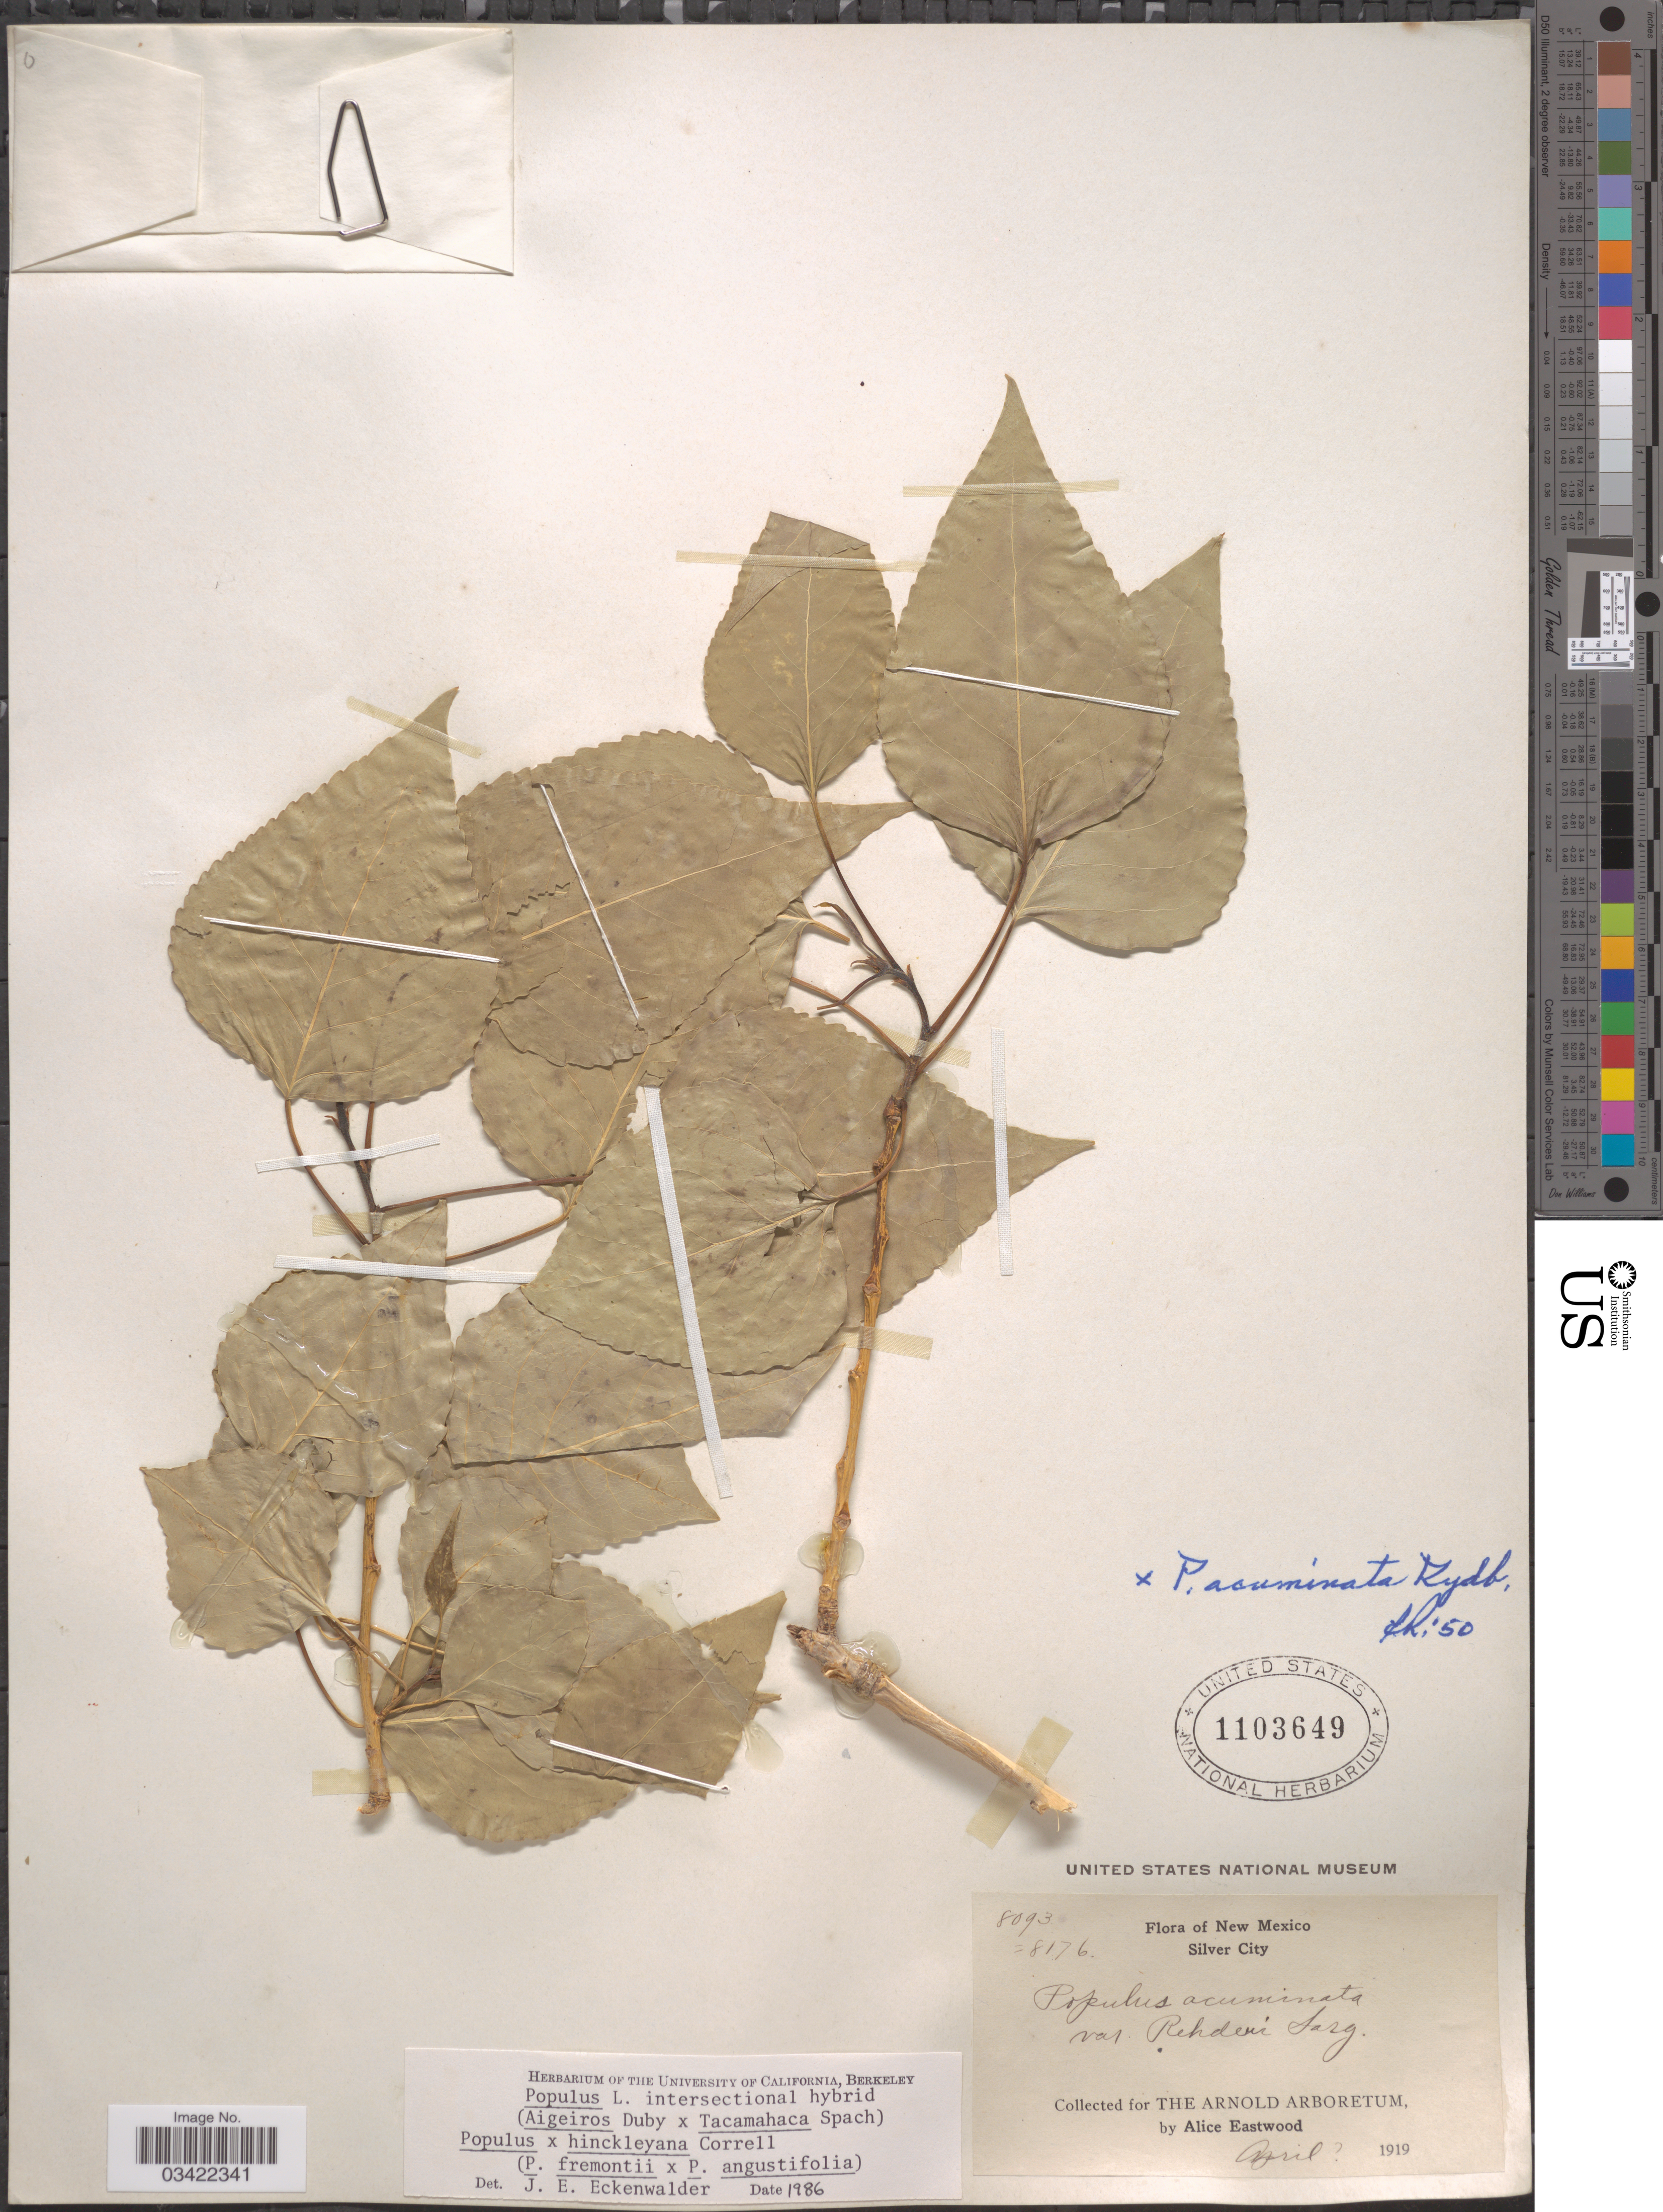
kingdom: Plantae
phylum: Tracheophyta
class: Magnoliopsida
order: Malpighiales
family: Salicaceae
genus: Populus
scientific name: Populus x hinckleyana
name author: Correll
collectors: A. Eastwood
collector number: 8093=8176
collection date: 1919-04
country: United States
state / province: New Mexico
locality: Silver City.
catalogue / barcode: US 1103649